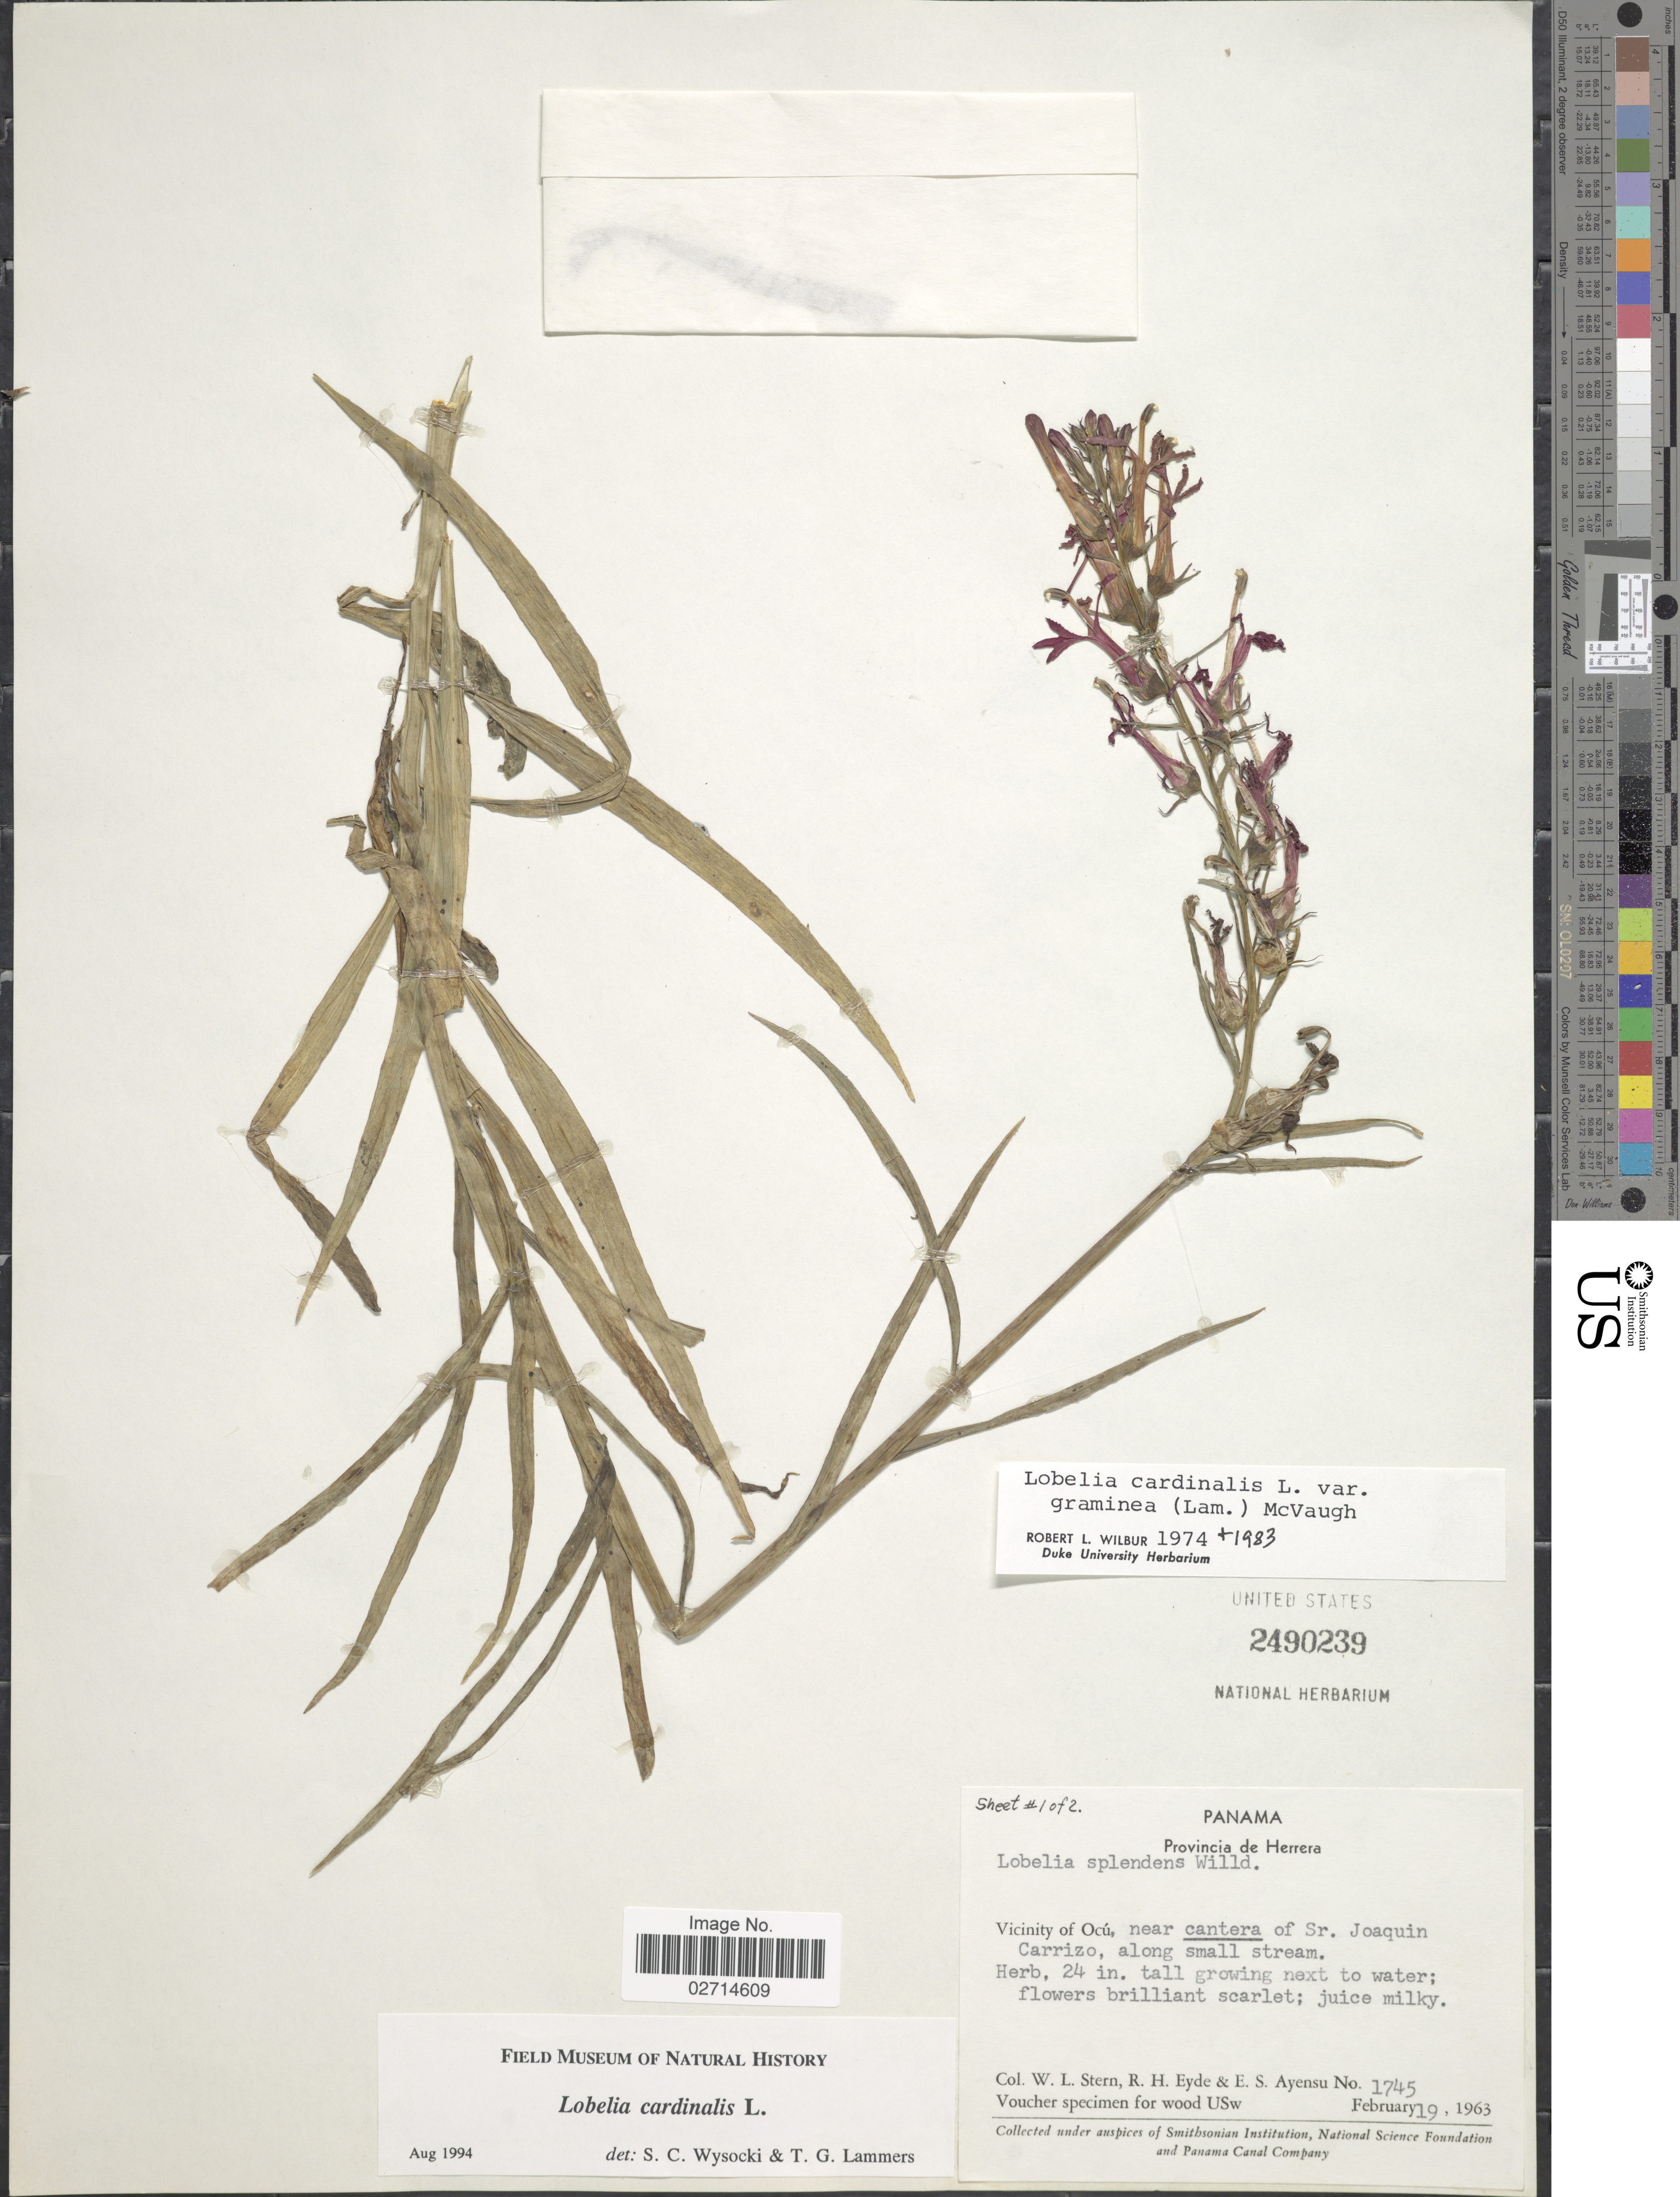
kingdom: Plantae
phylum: Tracheophyta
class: Magnoliopsida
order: Asterales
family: Campanulaceae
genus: Lobelia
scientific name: Lobelia cardinalis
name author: L.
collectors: W. L. Stern, R. H. Eyde & E. S. Ayensu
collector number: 1745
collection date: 1963-02-19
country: Panama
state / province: Herrera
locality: Provincia de Herrera. Vicinity of Ocu, near cantera of Sr. Joaquin Carrizo, along small stream.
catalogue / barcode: US 2490239